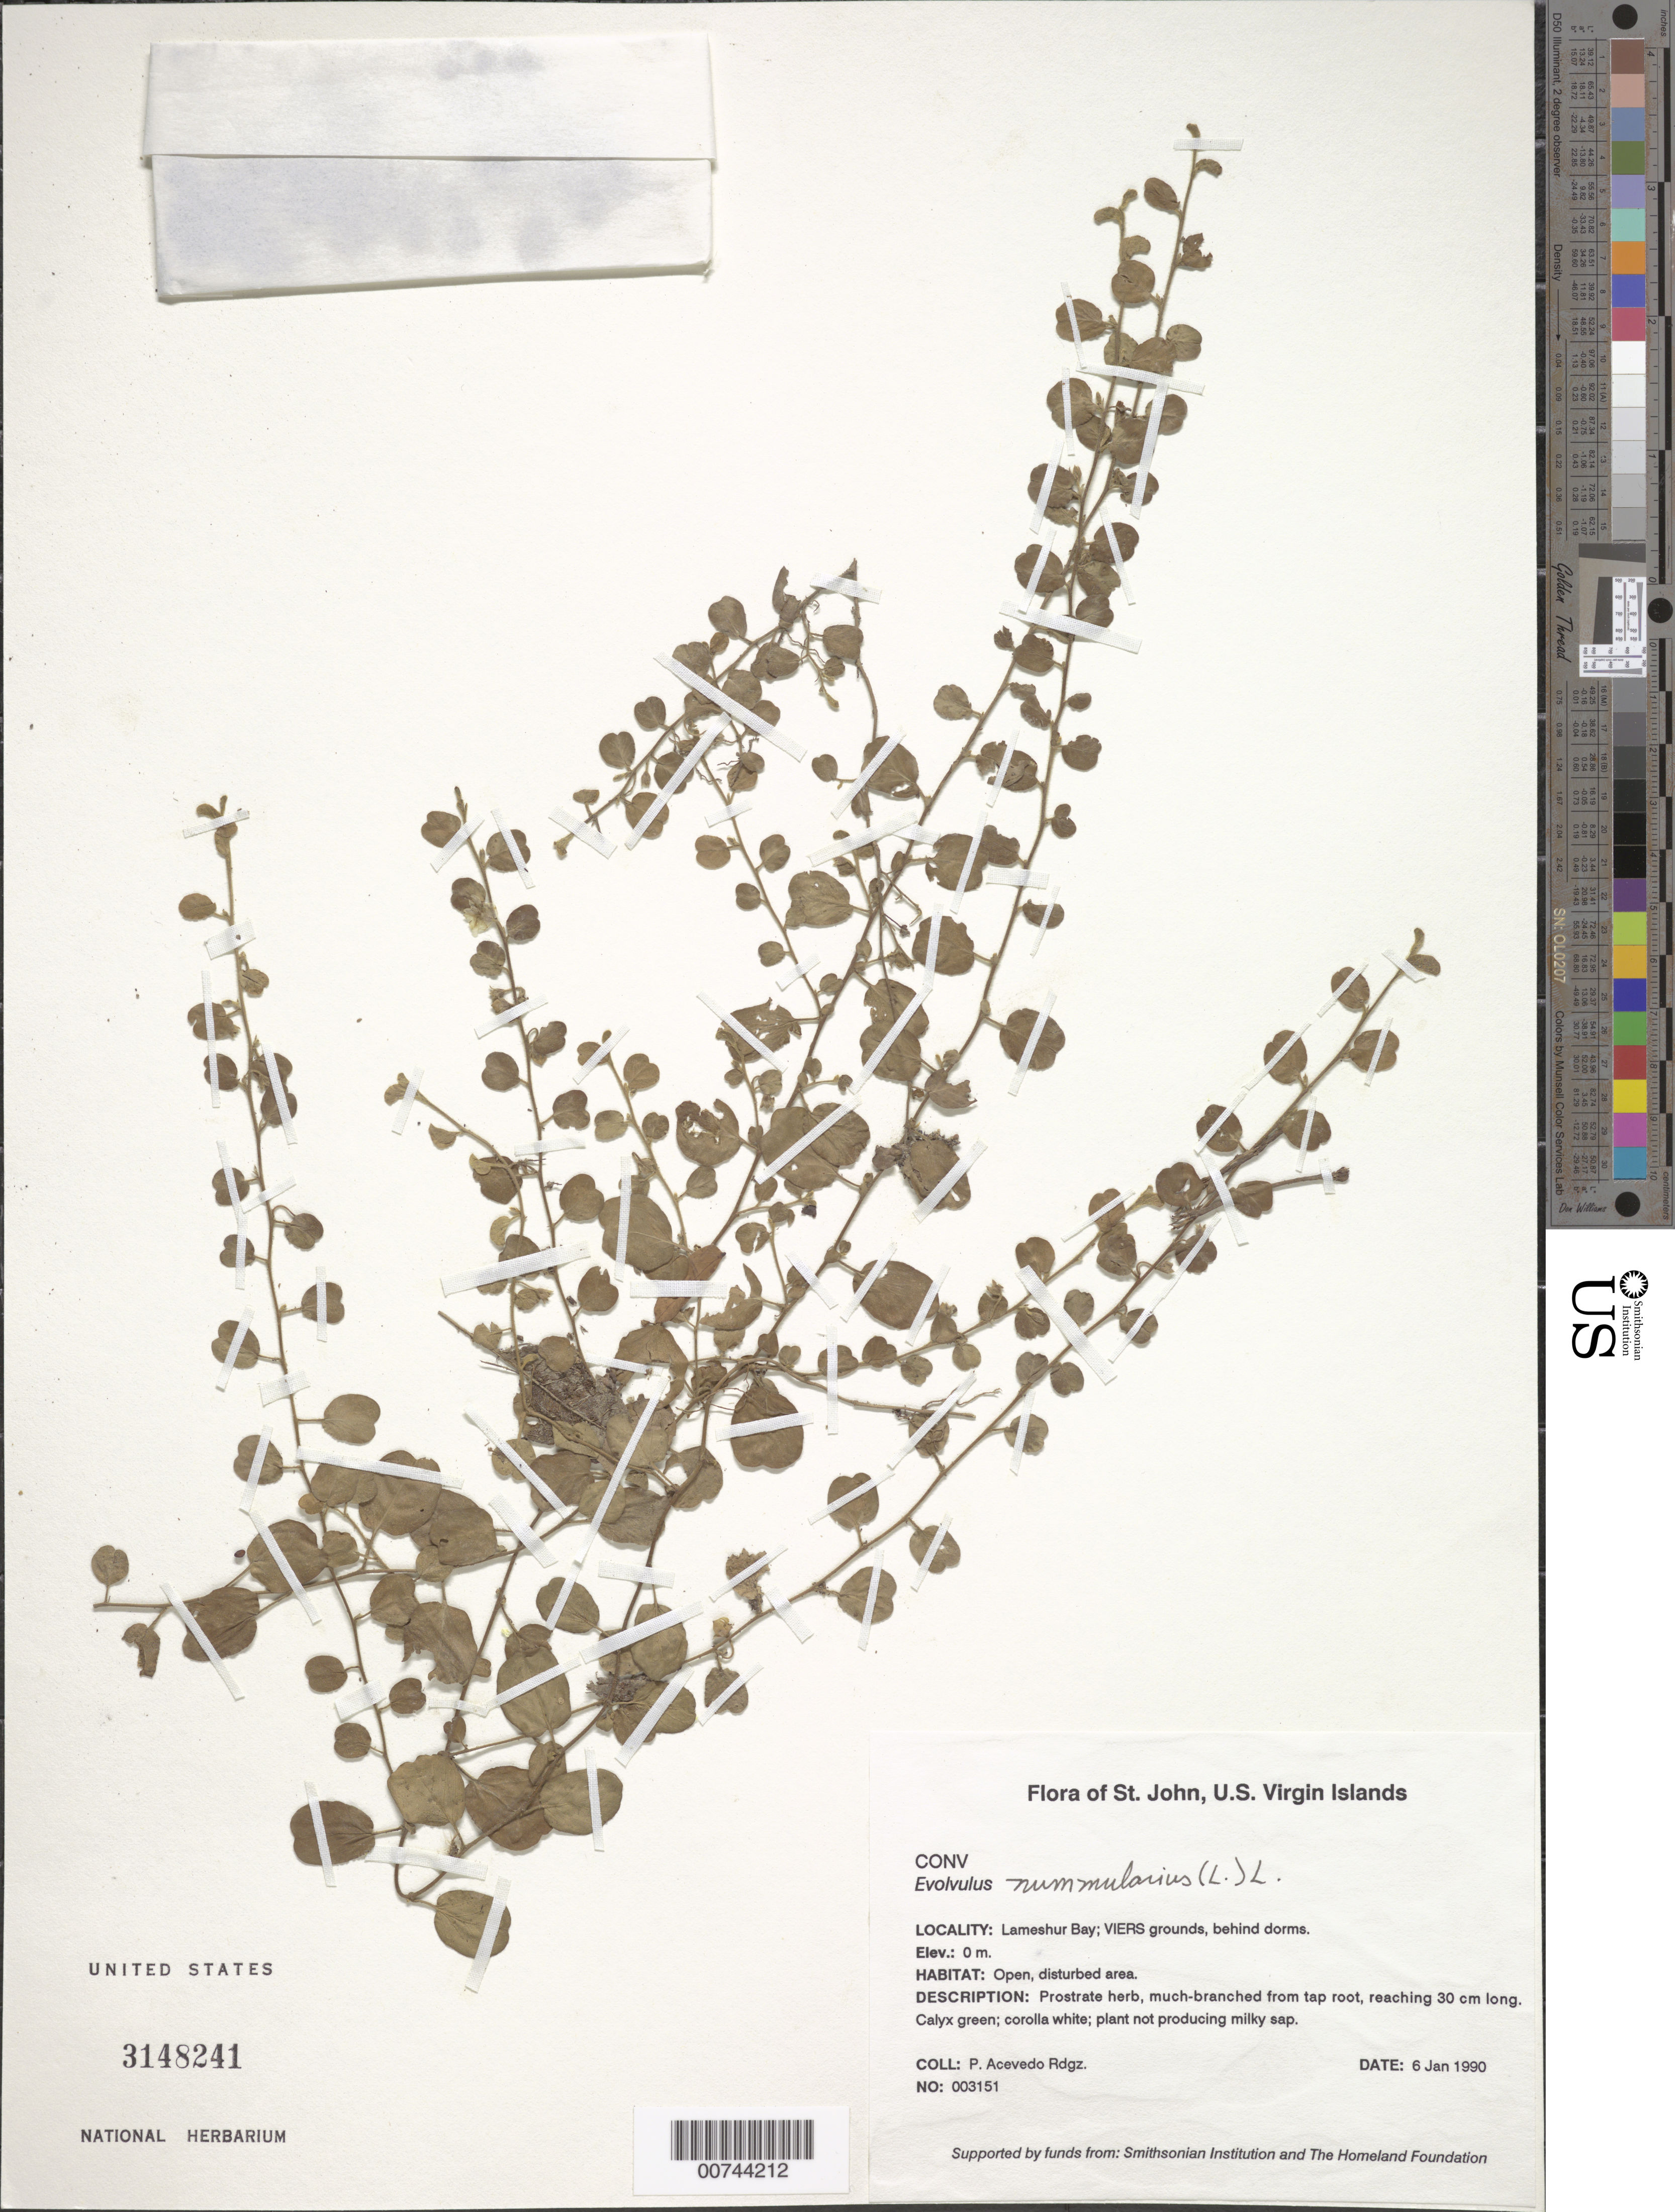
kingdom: Plantae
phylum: Tracheophyta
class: Magnoliopsida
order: Solanales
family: Convolvulaceae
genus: Evolvulus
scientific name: Evolvulus nummularius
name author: (L.) L.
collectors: P. Acevedo-Rodr.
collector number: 3151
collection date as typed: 04 Jan 1990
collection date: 1990-01-04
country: U.S. Virgin Islands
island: St. John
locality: Reef Bay Quarter; Lameshur Bay; VIERS grounds, behind dorms.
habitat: Open, disturbed area.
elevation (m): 0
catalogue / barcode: US 3148241